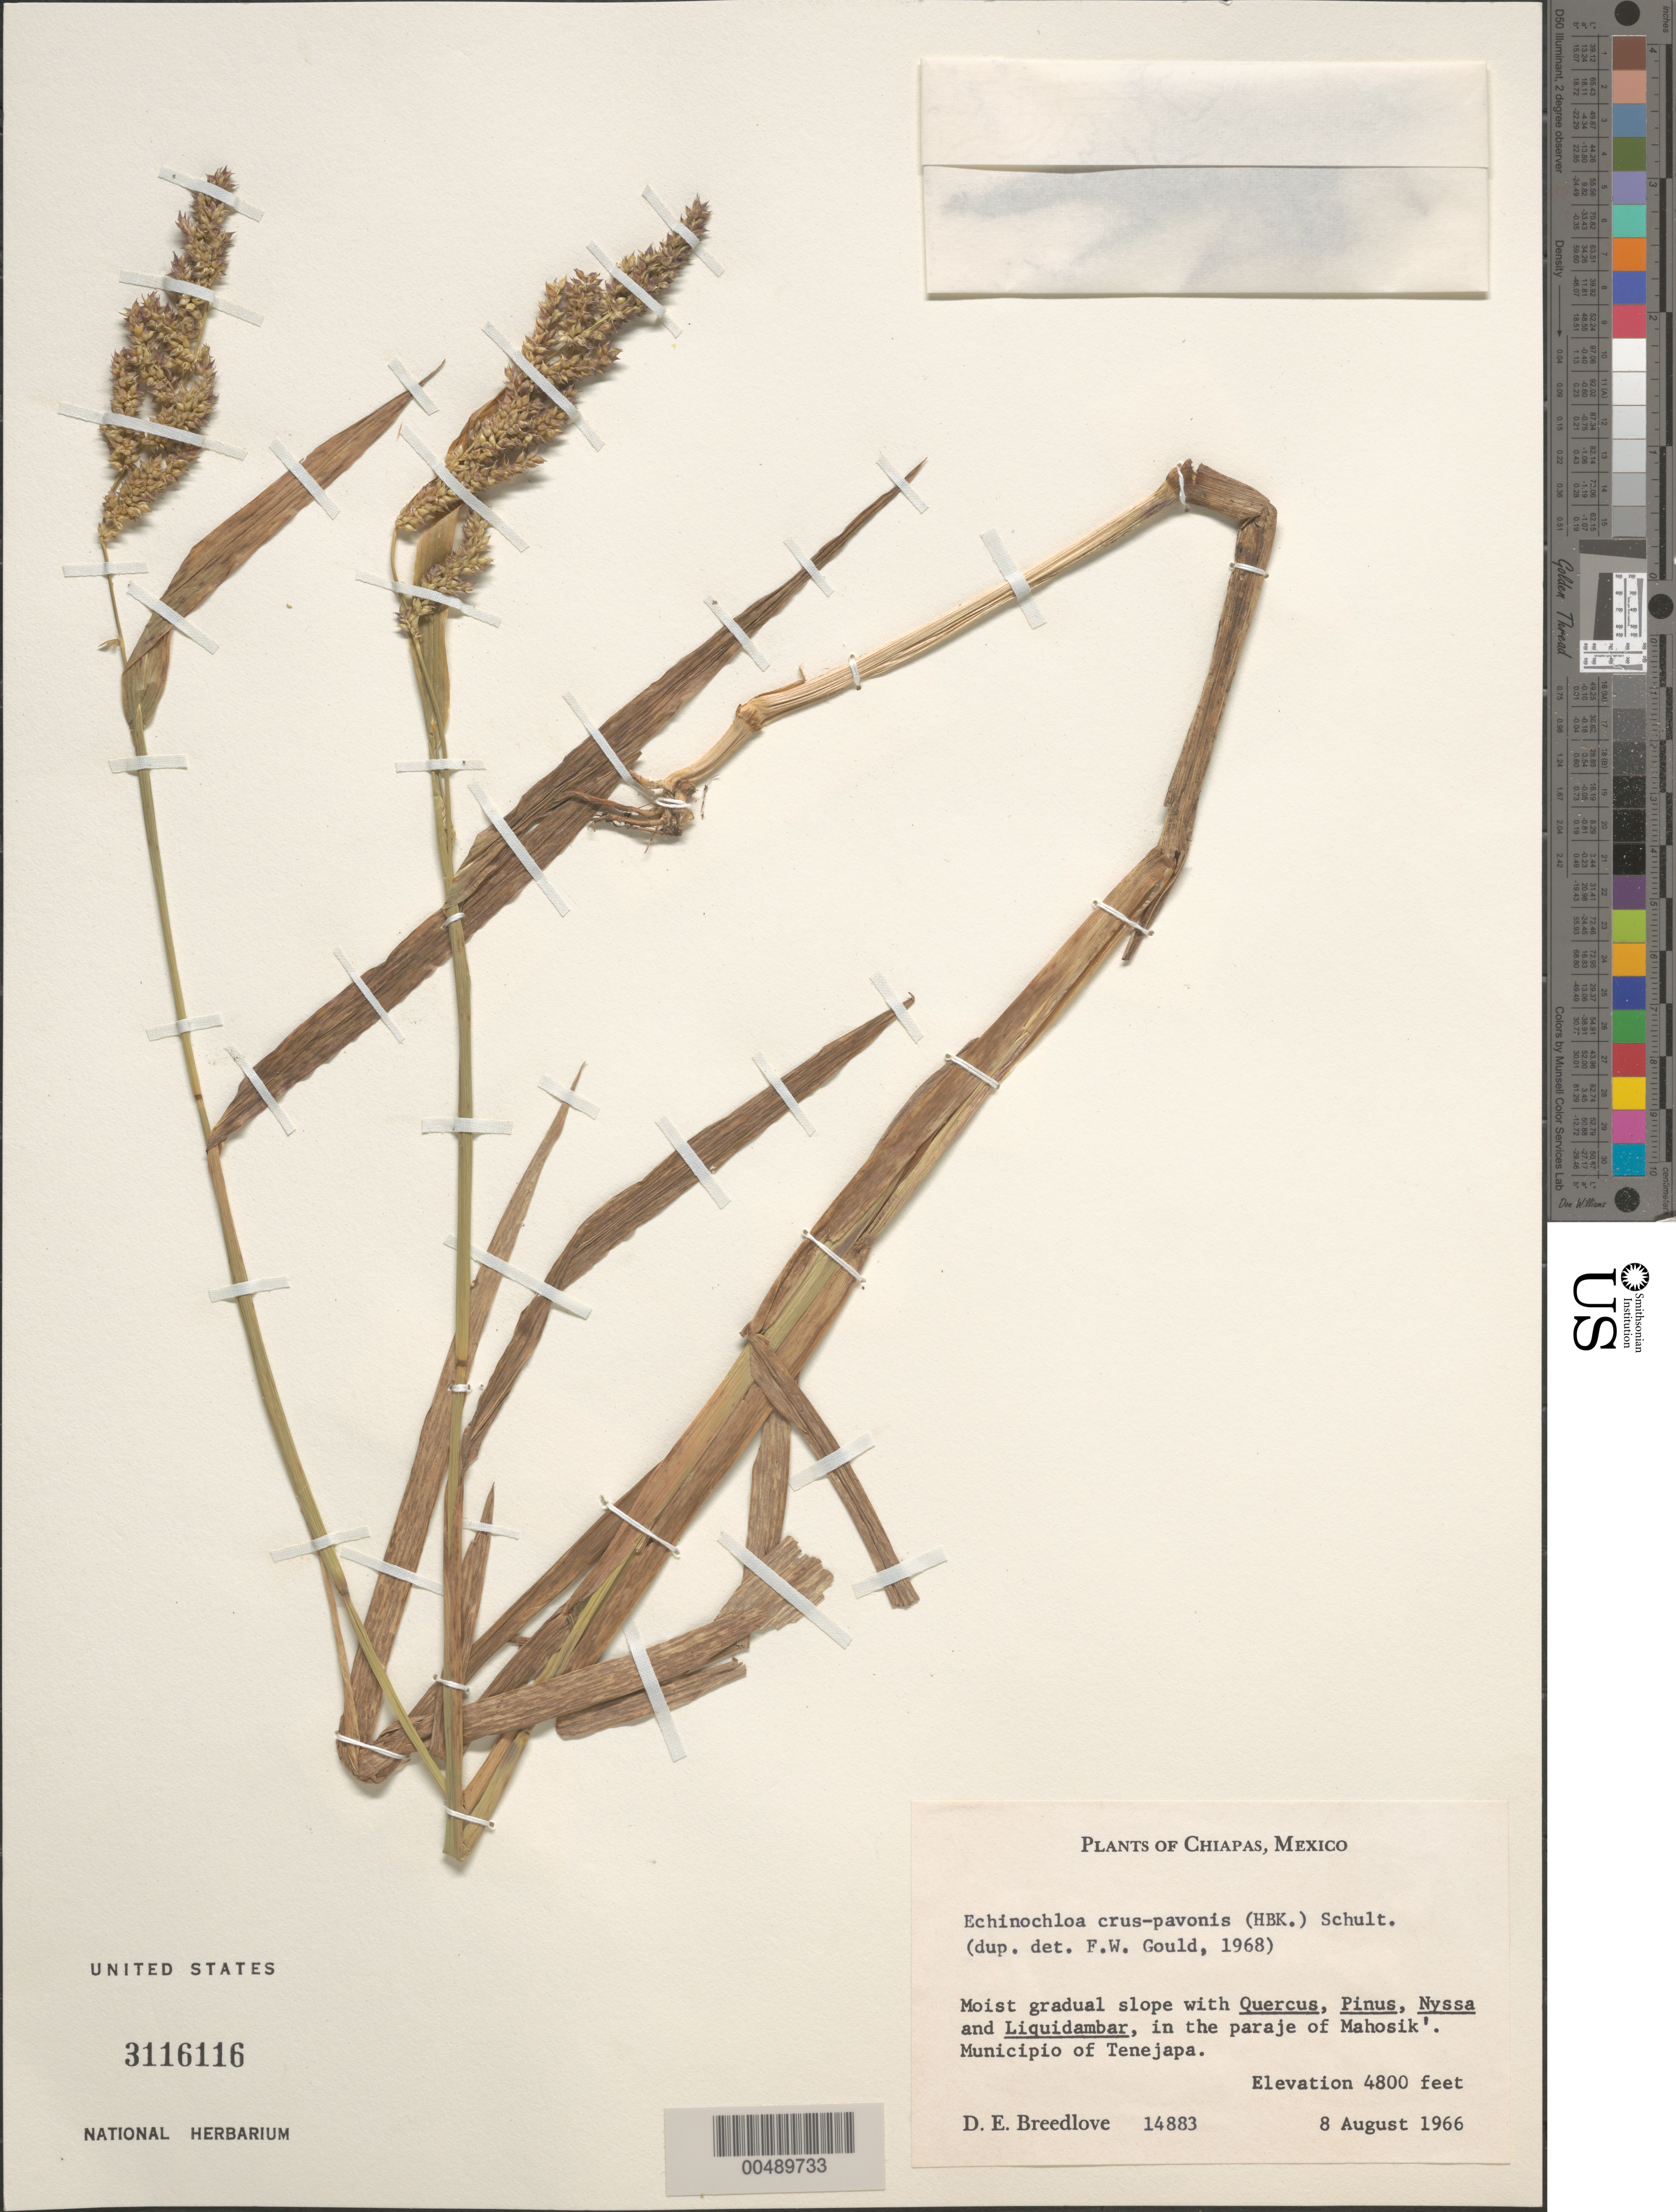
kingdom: Plantae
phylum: Tracheophyta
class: Liliopsida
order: Poales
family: Poaceae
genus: Echinochloa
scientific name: Echinochloa crus-galli var. crus-pavonis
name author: (Kunth) Hitchc.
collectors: D. E. Breedlove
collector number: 14883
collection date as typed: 8 Aug 1966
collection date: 1966-08-08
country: Mexico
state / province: Chiapas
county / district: Tenejapa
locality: Paraje of Mahosik'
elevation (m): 1463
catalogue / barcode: US 3116116